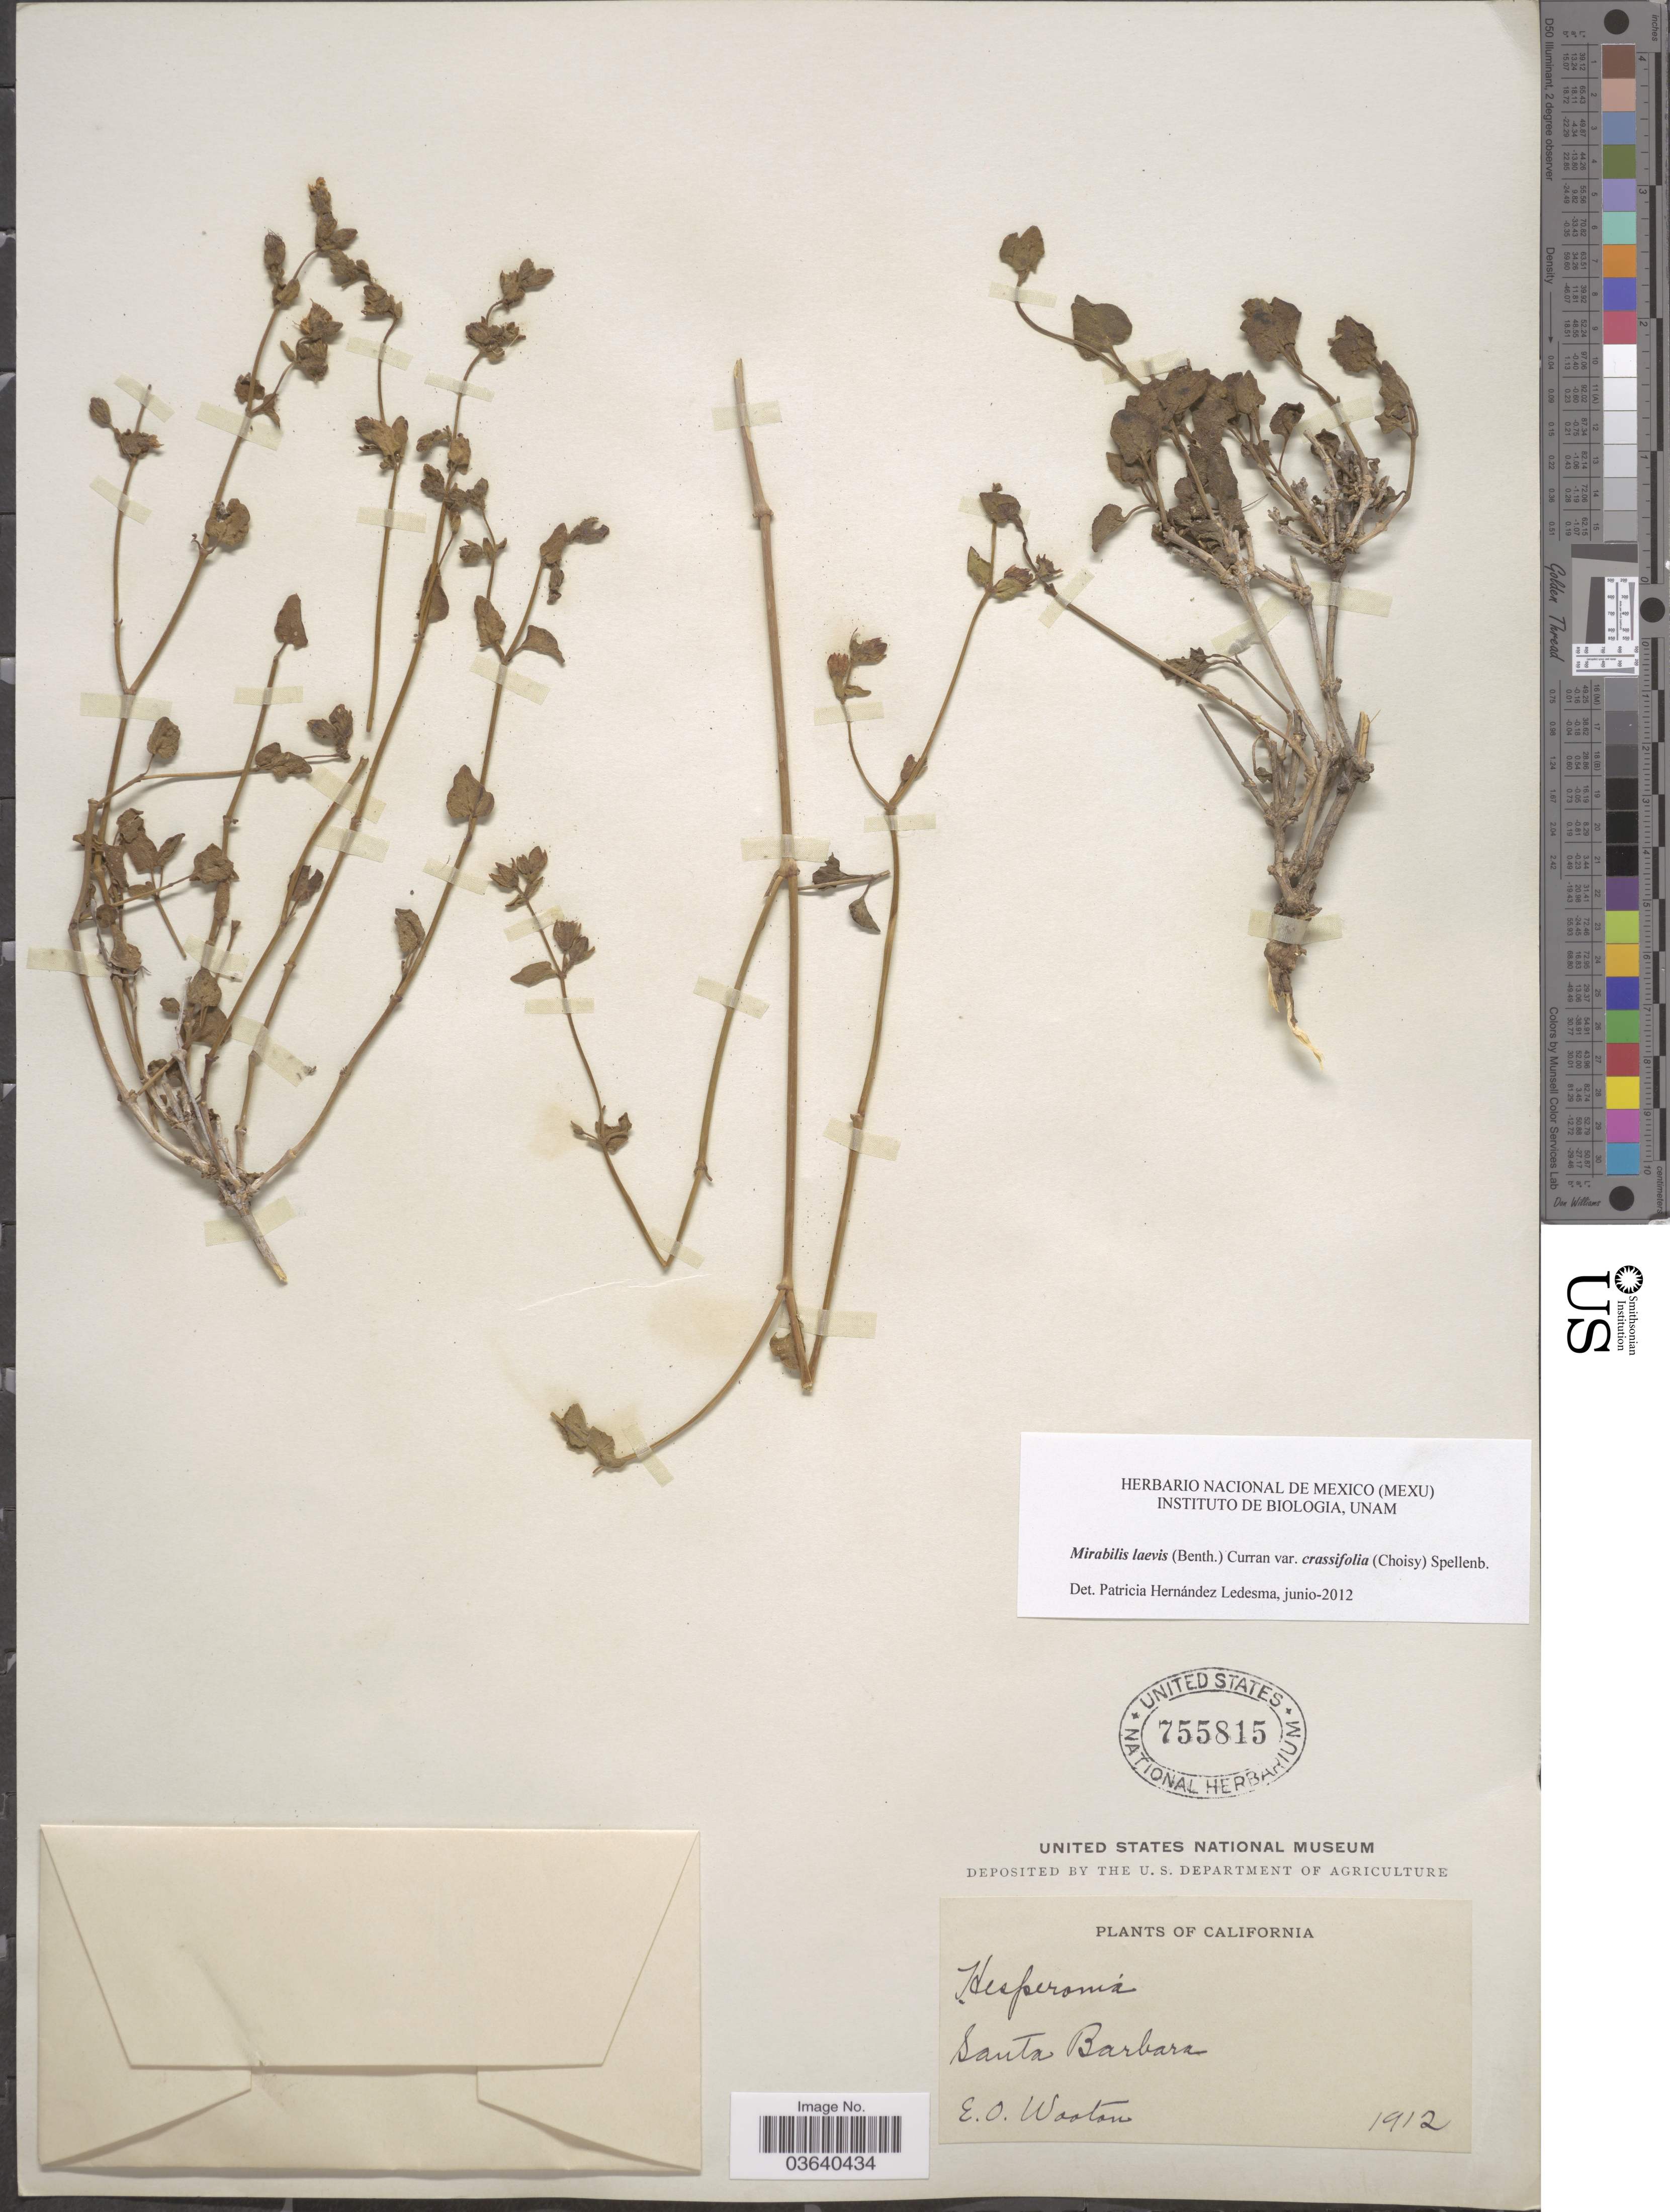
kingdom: Plantae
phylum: Tracheophyta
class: Magnoliopsida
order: Caryophyllales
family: Nyctaginaceae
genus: Mirabilis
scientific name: Mirabilis laevis var. crassifolia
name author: (Choisy) Spellenb.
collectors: E. O. Wooton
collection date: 1912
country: United States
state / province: California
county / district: Santa Barbara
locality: Santa Barbara.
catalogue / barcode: US 755815